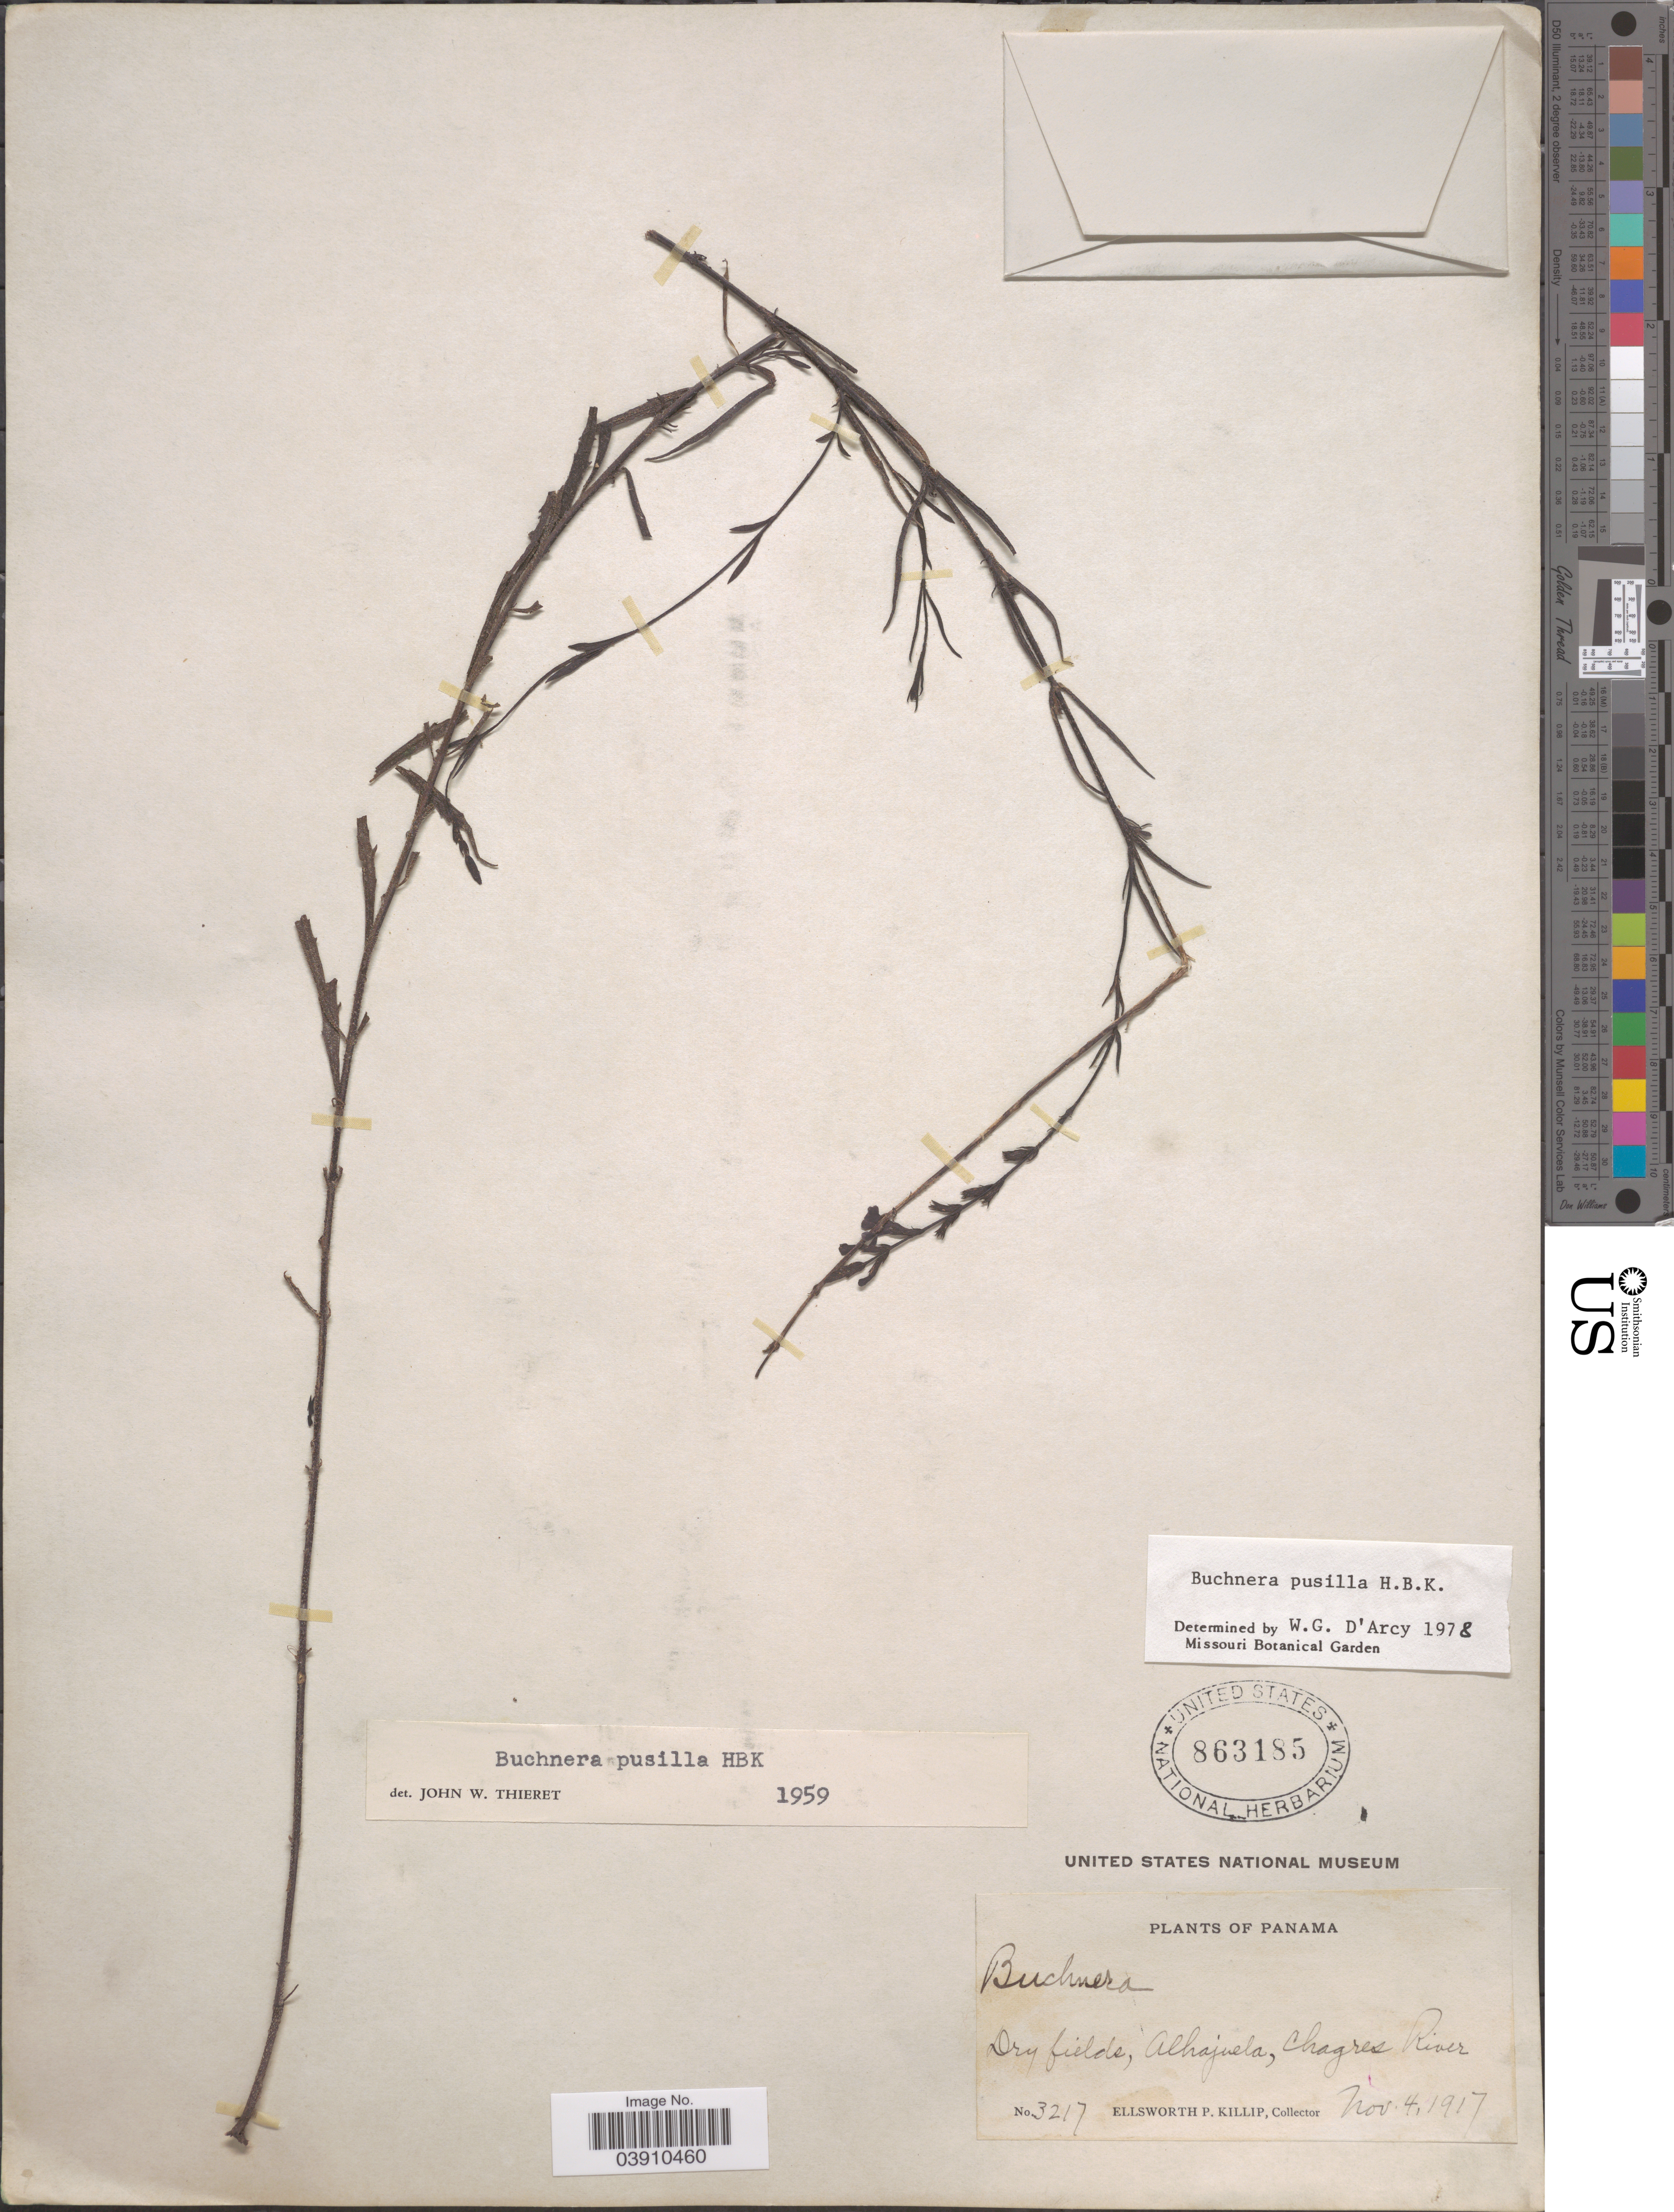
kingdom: Plantae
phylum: Tracheophyta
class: Magnoliopsida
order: Lamiales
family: Orobanchaceae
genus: Buchnera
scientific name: Buchnera pusilla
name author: Kunth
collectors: E. P. Killip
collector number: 3217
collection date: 1917-11-04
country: Panama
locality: Dry fields, Alhajuela, Chagres River.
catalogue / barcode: US 863185